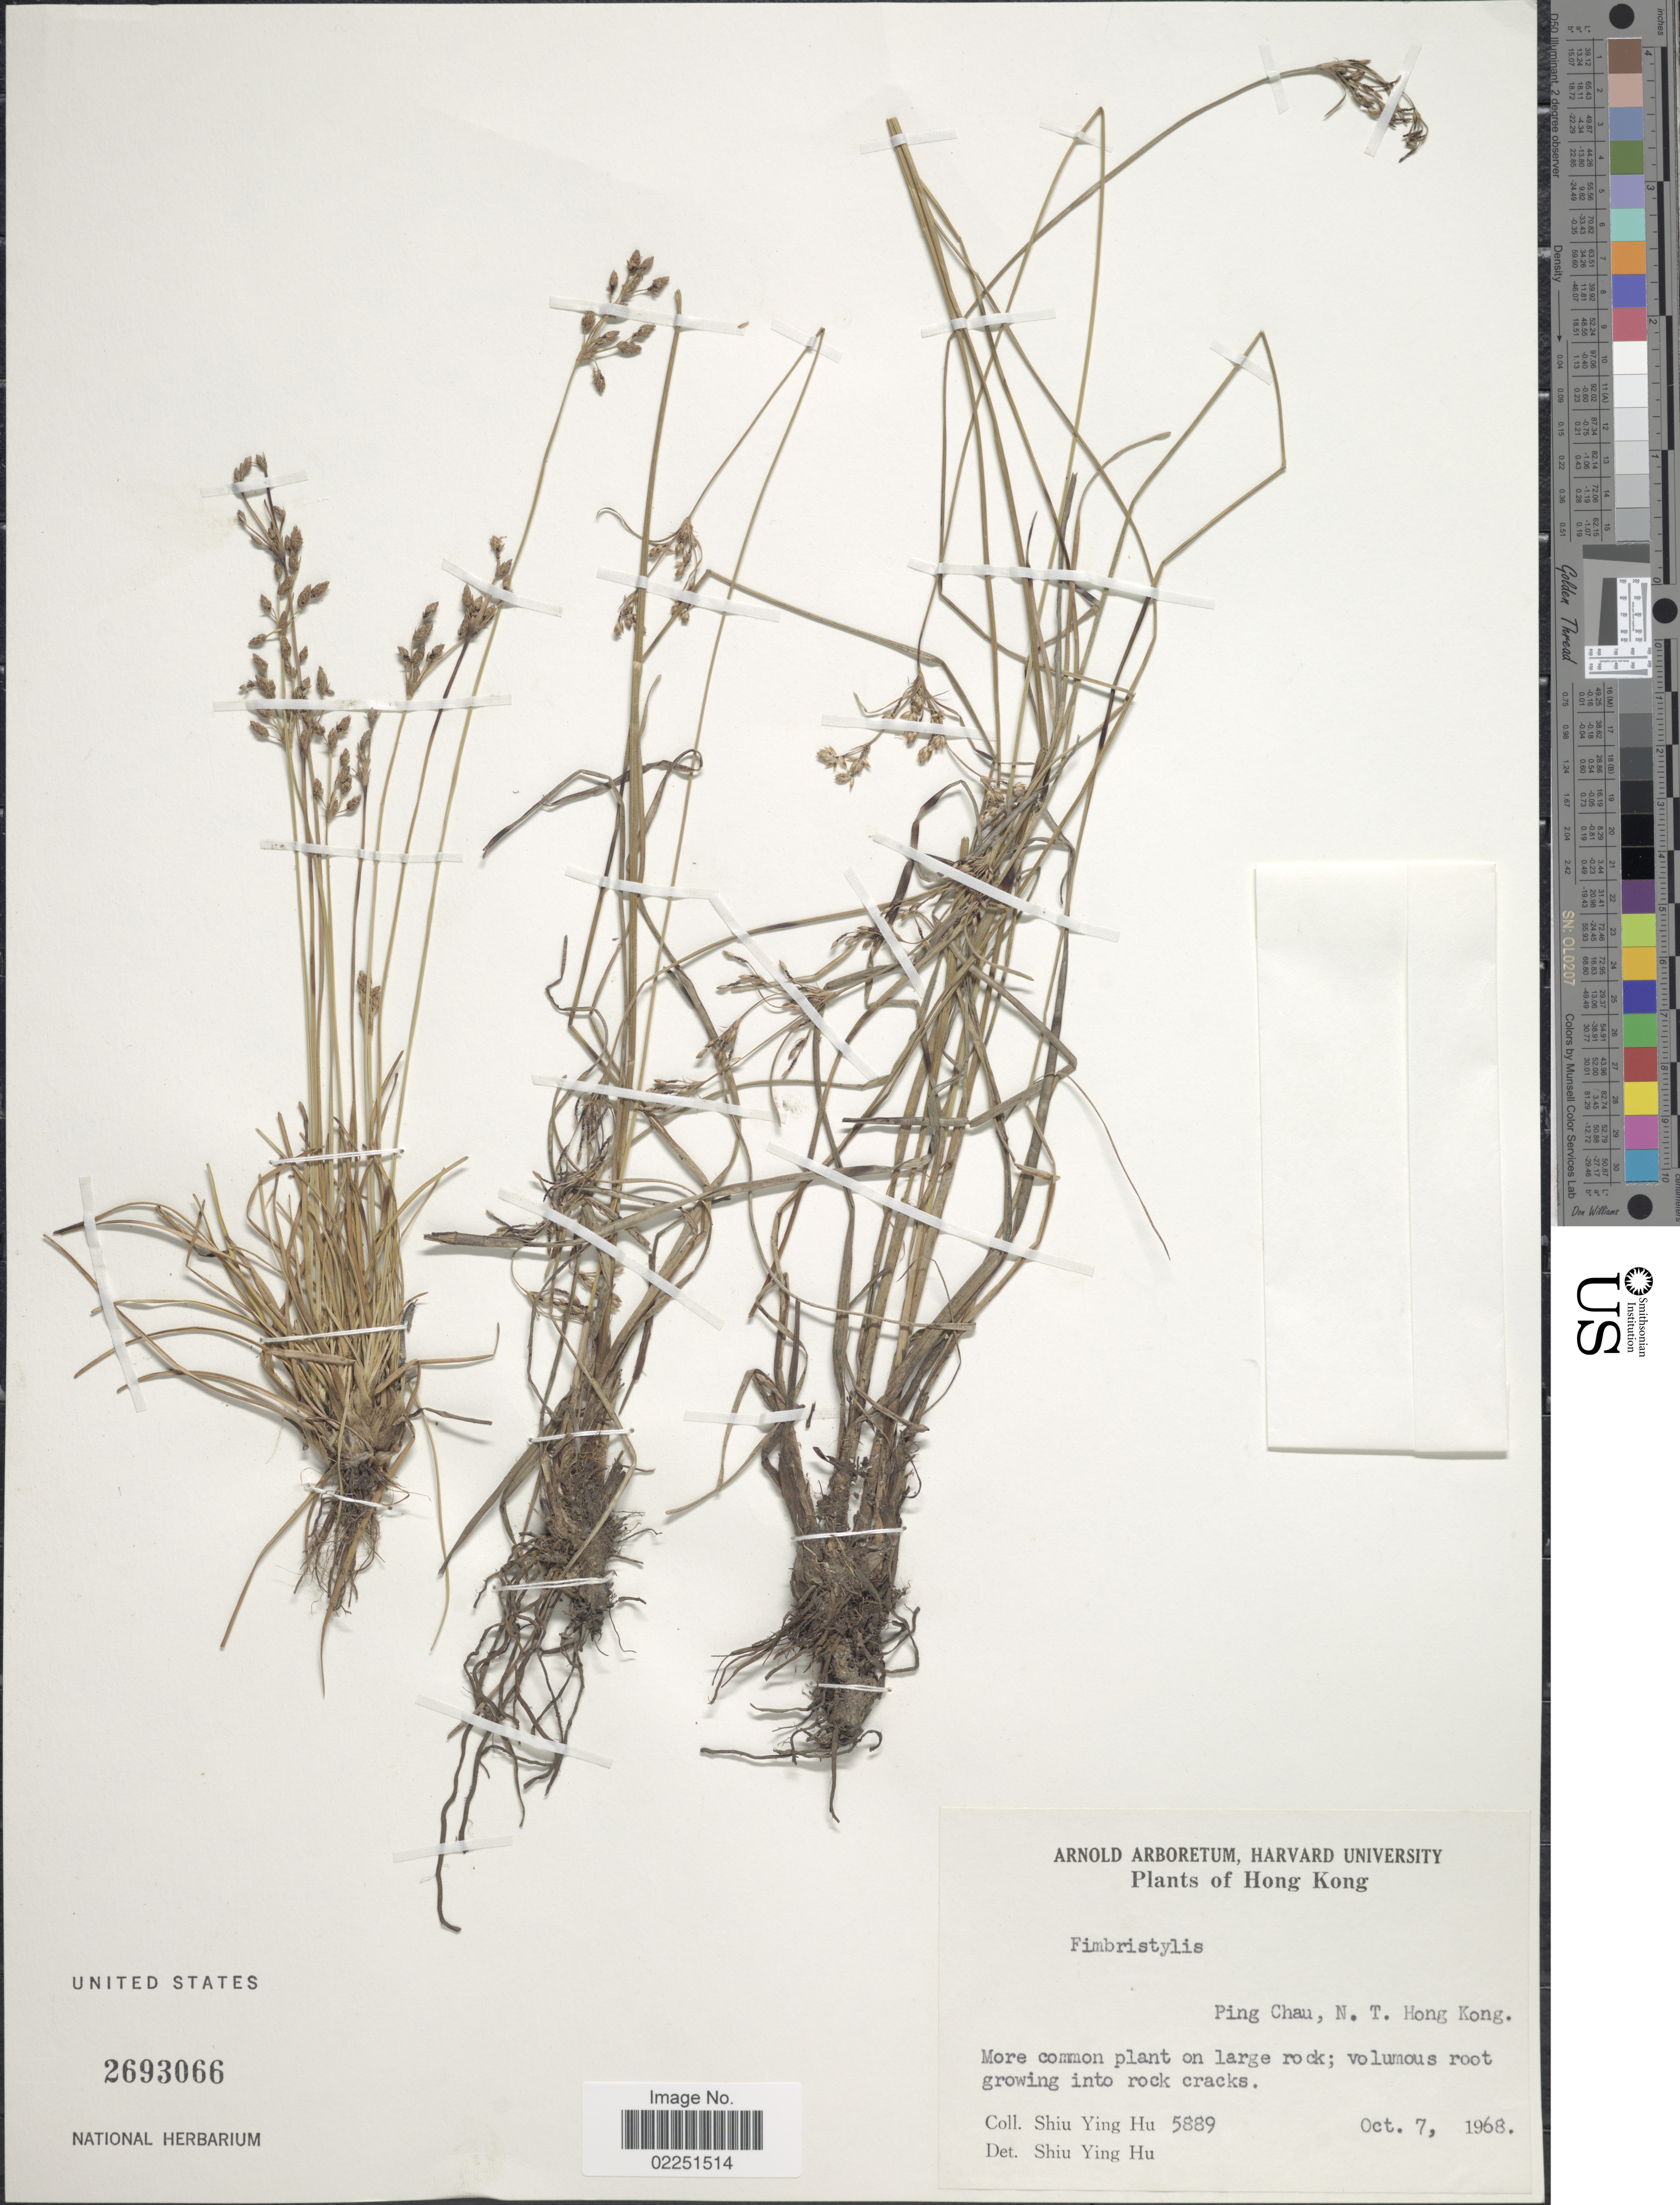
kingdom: Plantae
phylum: Tracheophyta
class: Liliopsida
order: Poales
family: Cyperaceae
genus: Fimbristylis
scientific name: Fimbristylis sp.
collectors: S. Y. Hu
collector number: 5889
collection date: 1968-10-07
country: China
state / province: Hong Kong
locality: Ping Chau, N.T.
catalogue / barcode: US 2693066